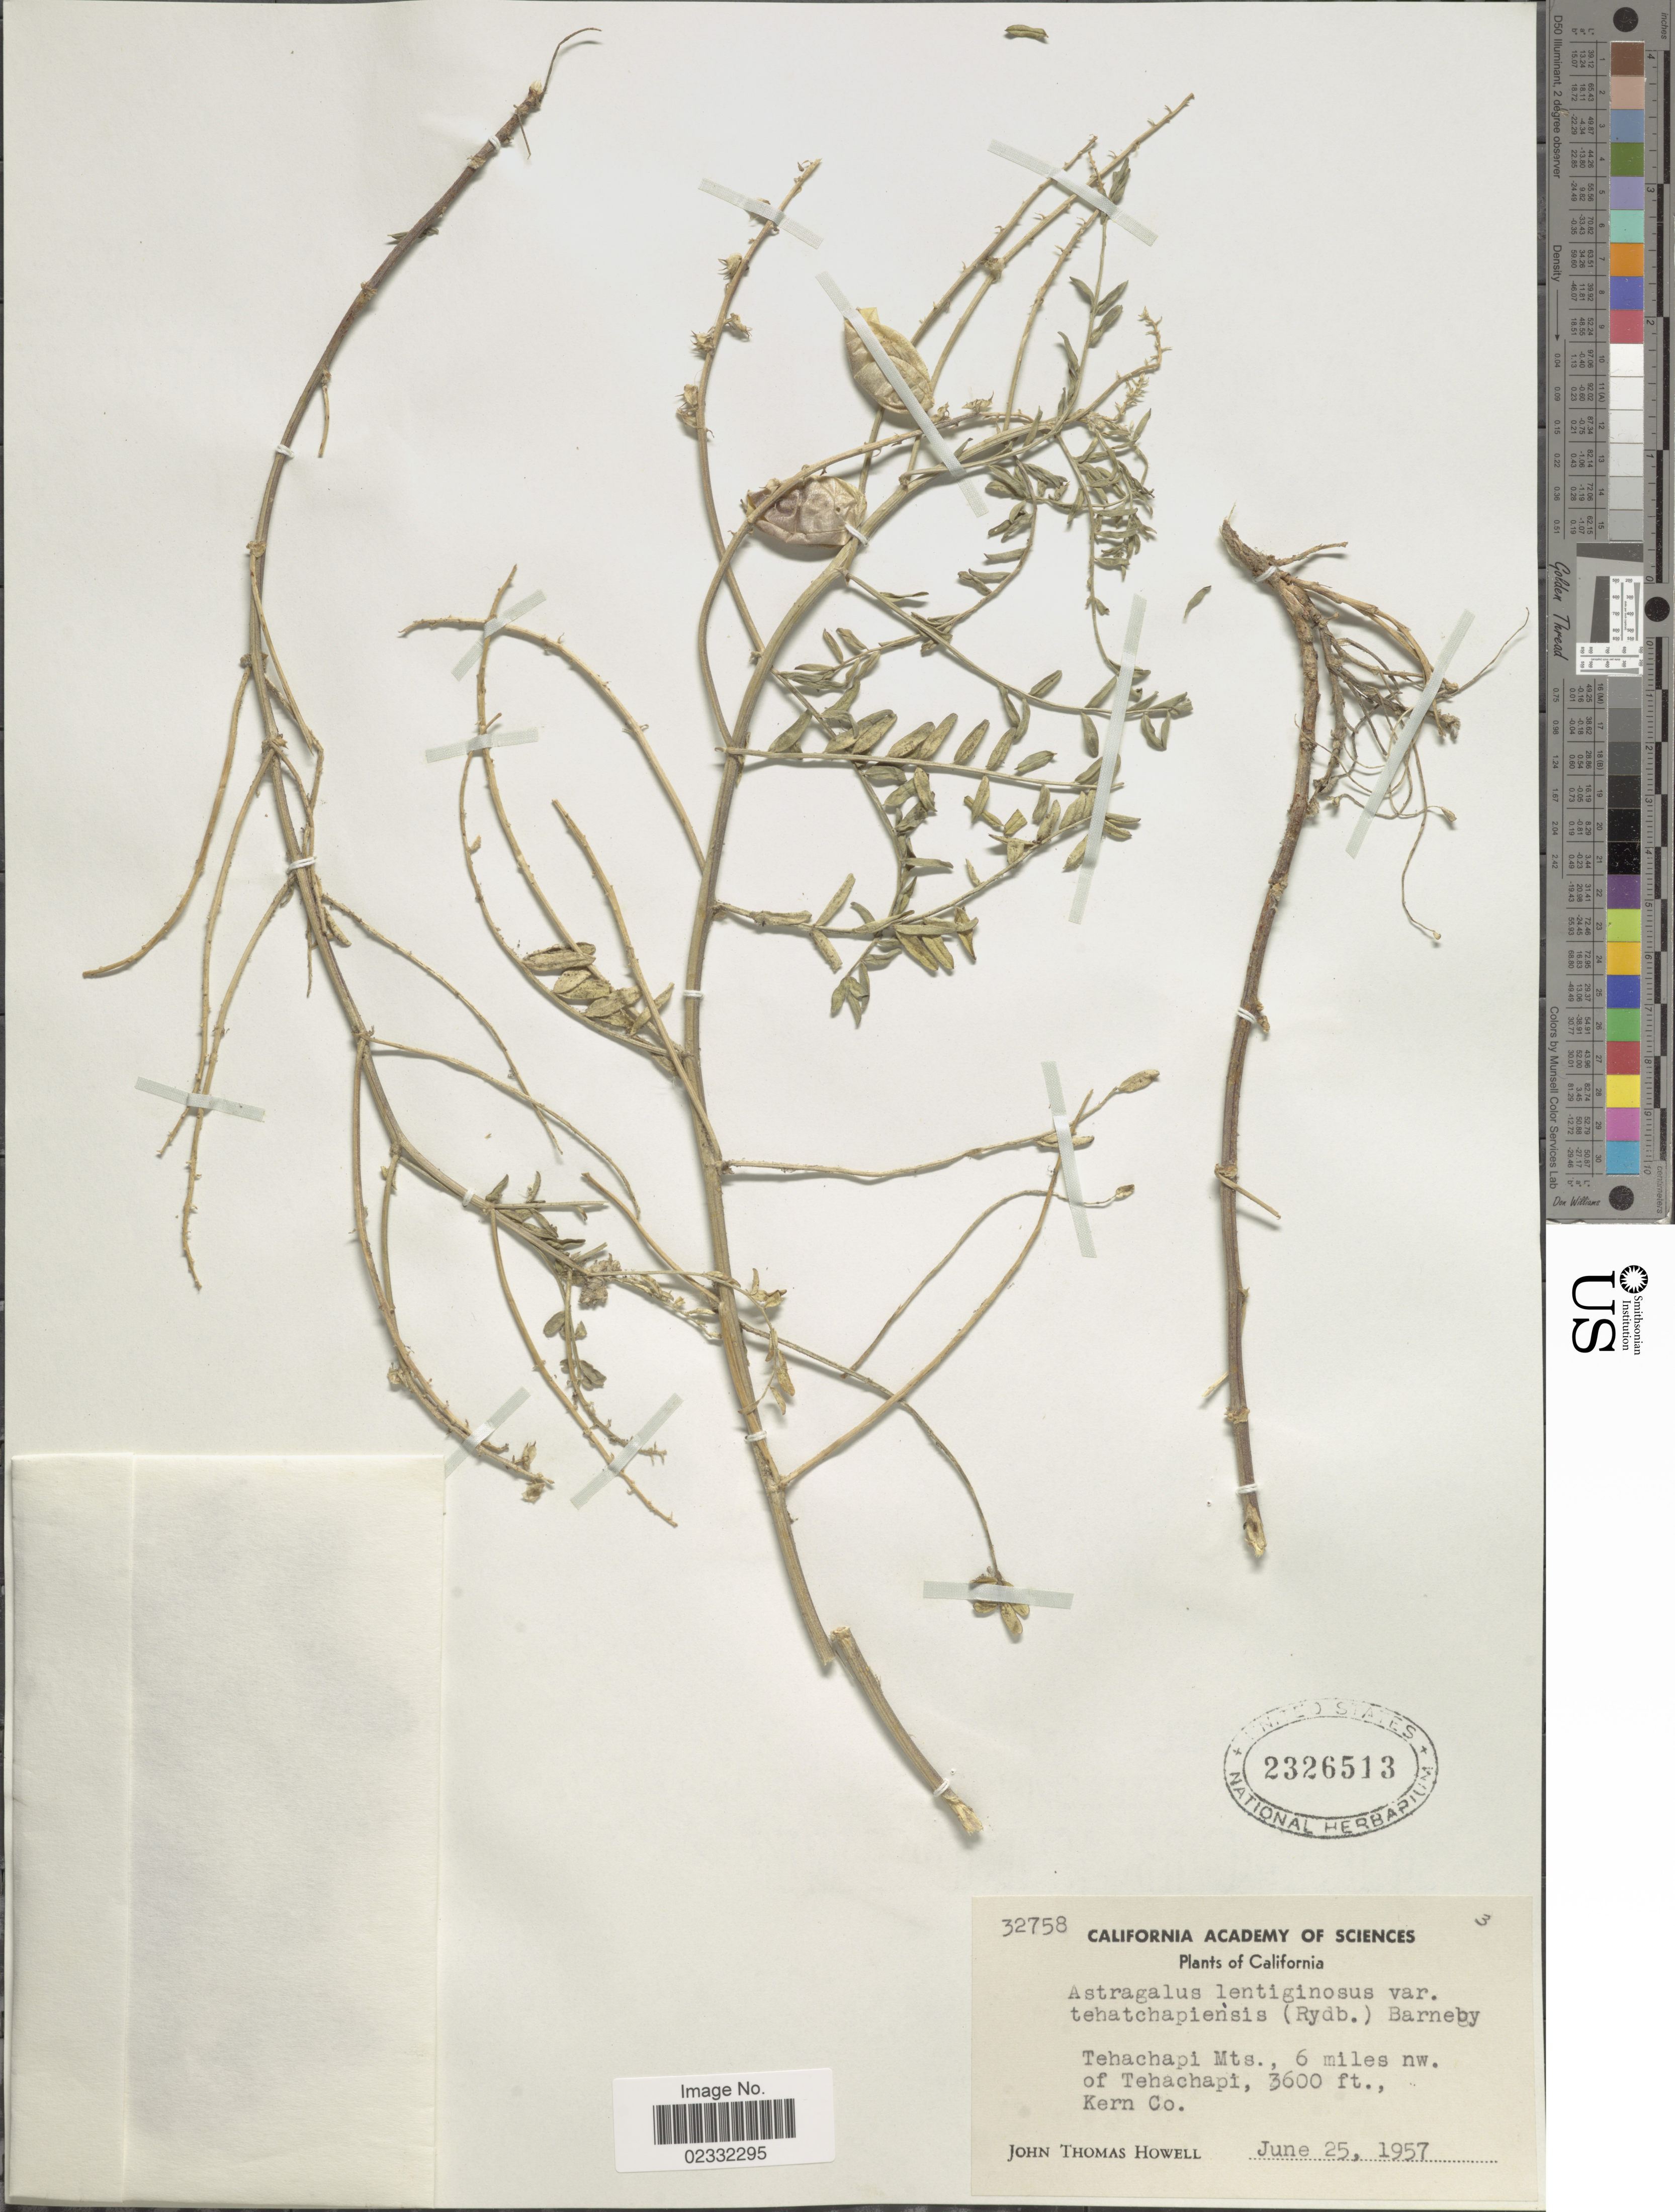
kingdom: Plantae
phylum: Tracheophyta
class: Magnoliopsida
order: Fabales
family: Fabaceae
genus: Astragalus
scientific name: Astragalus lentiginosus var. tehachapiensis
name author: (Rydb.) Barneby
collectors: J. T. Howell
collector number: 32758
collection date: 1957-06-25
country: United States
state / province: California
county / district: Kern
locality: California, Tehachapi Mts., 6 miles nw of Tehachapi, Kern Co.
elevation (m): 1097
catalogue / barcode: US 2326513